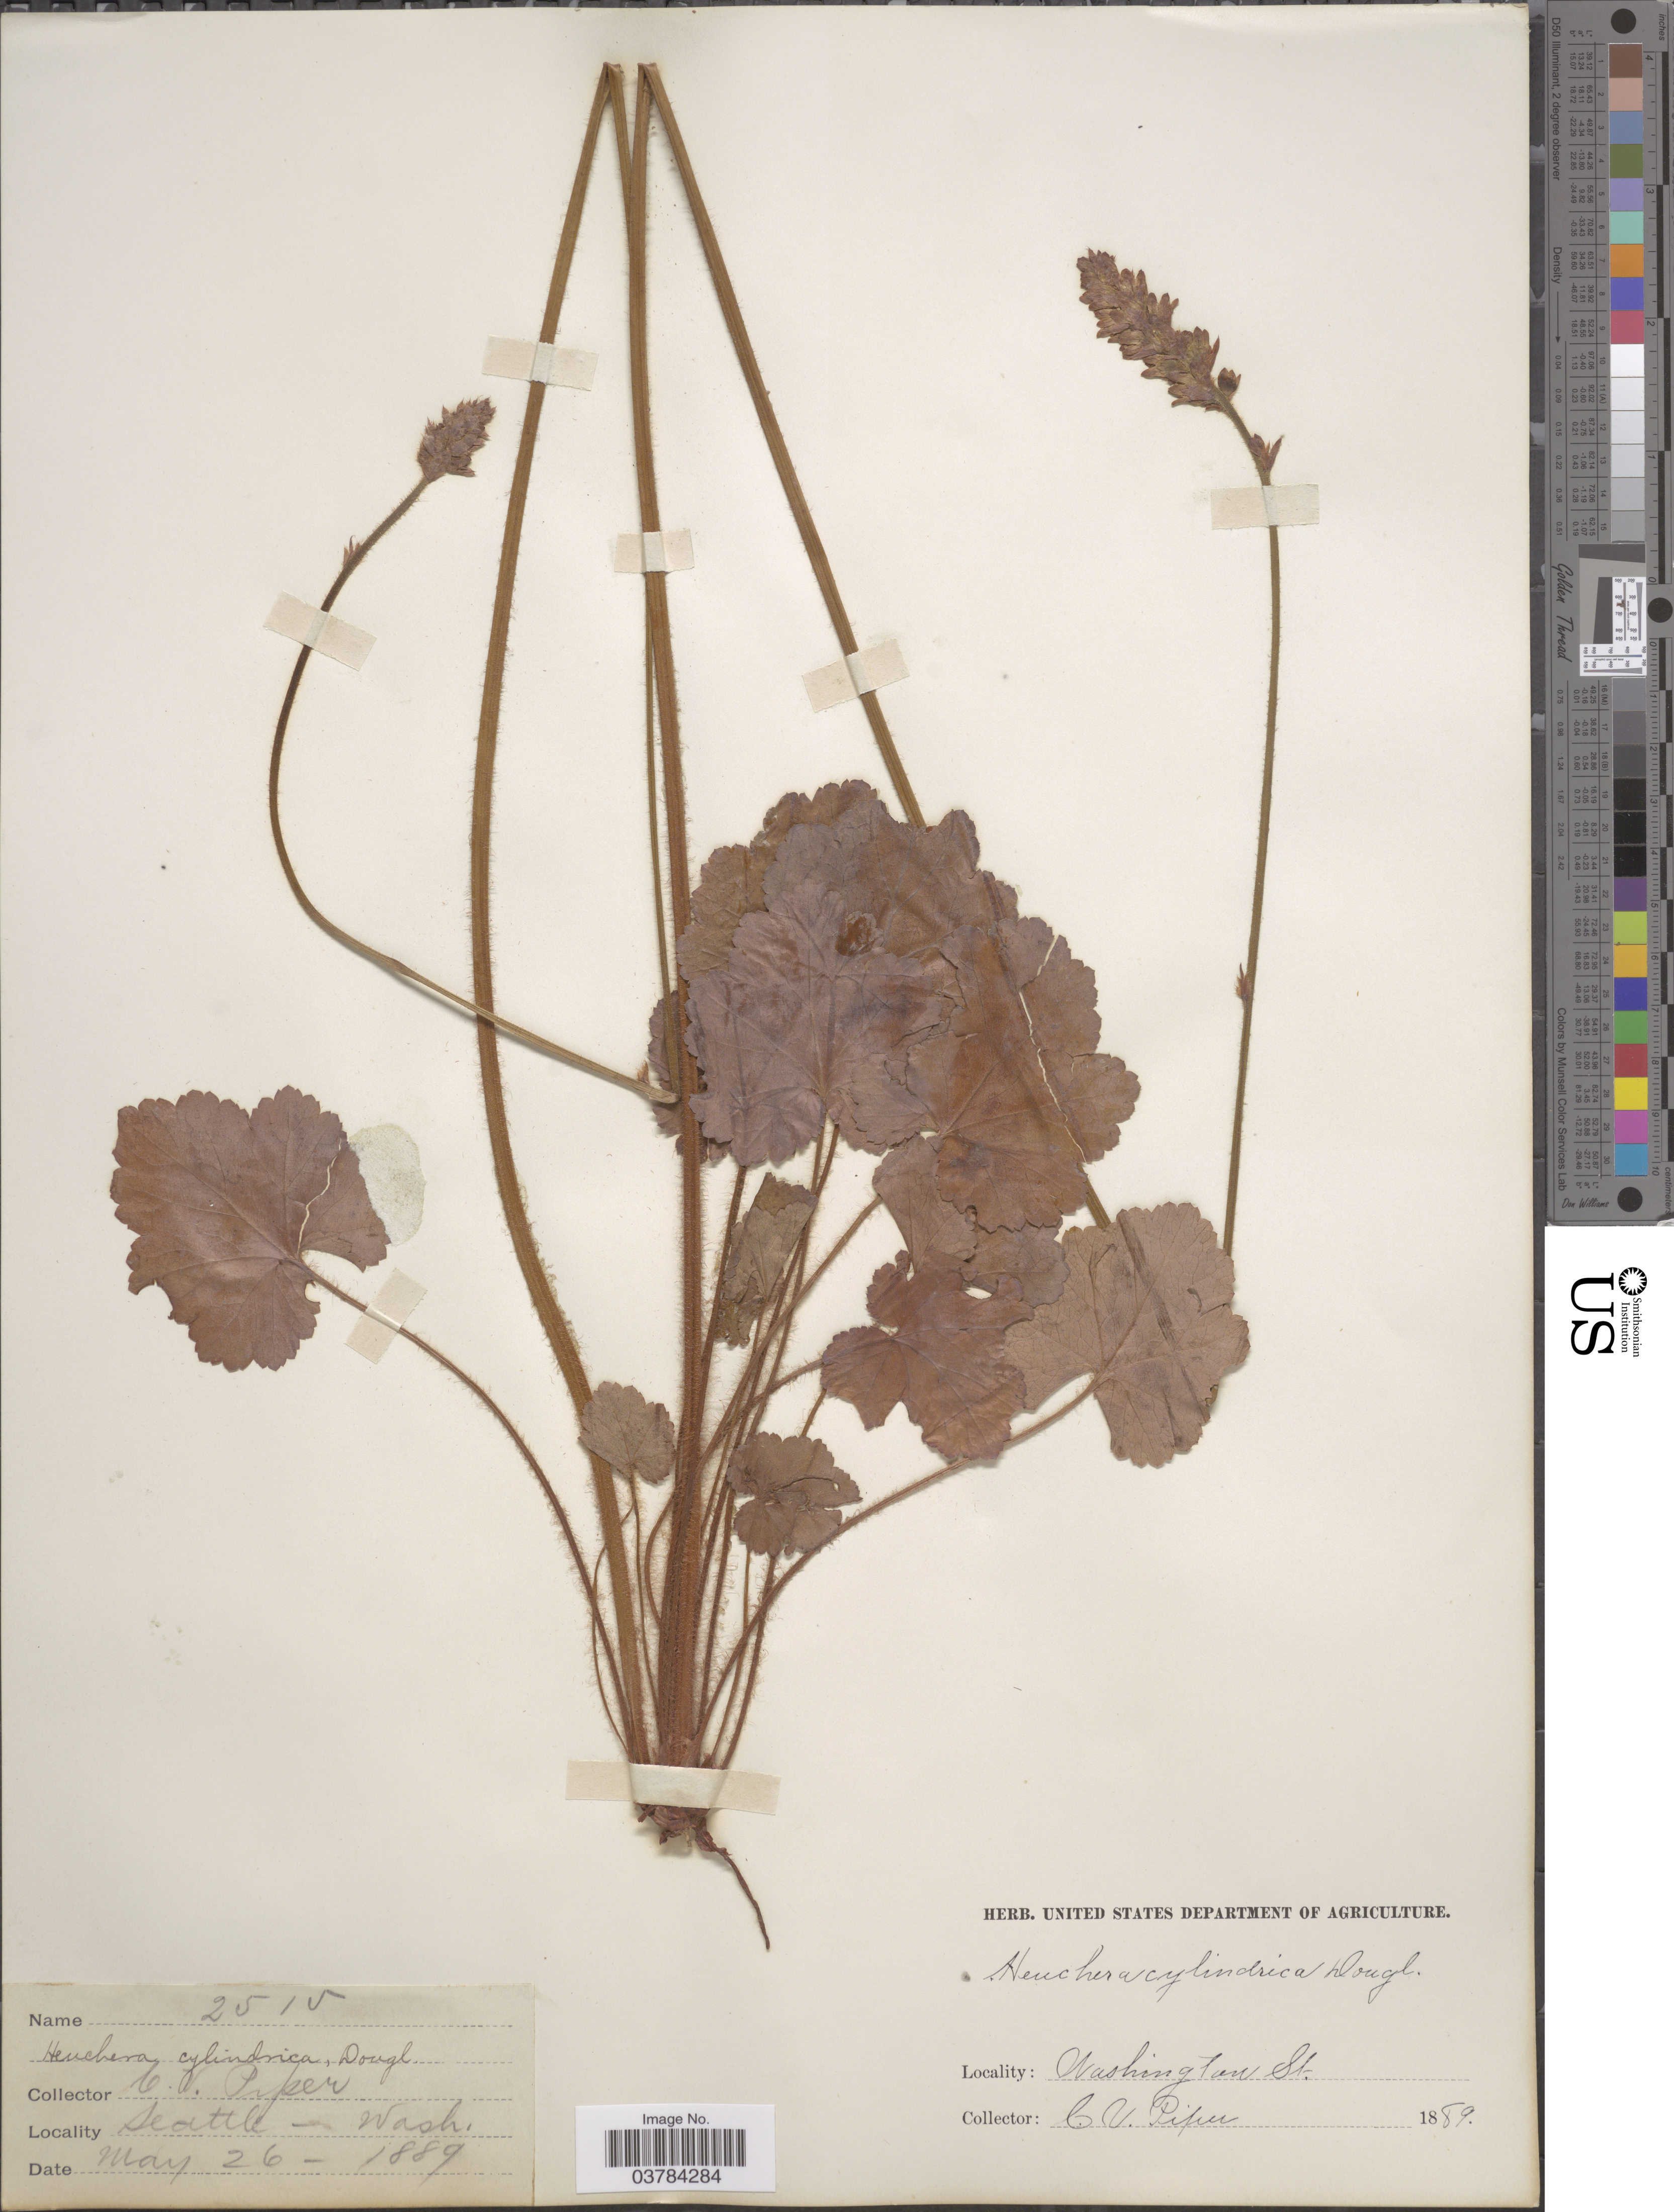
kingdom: Plantae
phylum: Tracheophyta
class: Magnoliopsida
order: Saxifragales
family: Saxifragaceae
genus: Heuchera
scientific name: Heuchera cylindrica var. cylindrica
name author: Douglas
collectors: C. V. Piper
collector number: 2515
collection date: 1889-05-26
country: United States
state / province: Washington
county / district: King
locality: Seattle.